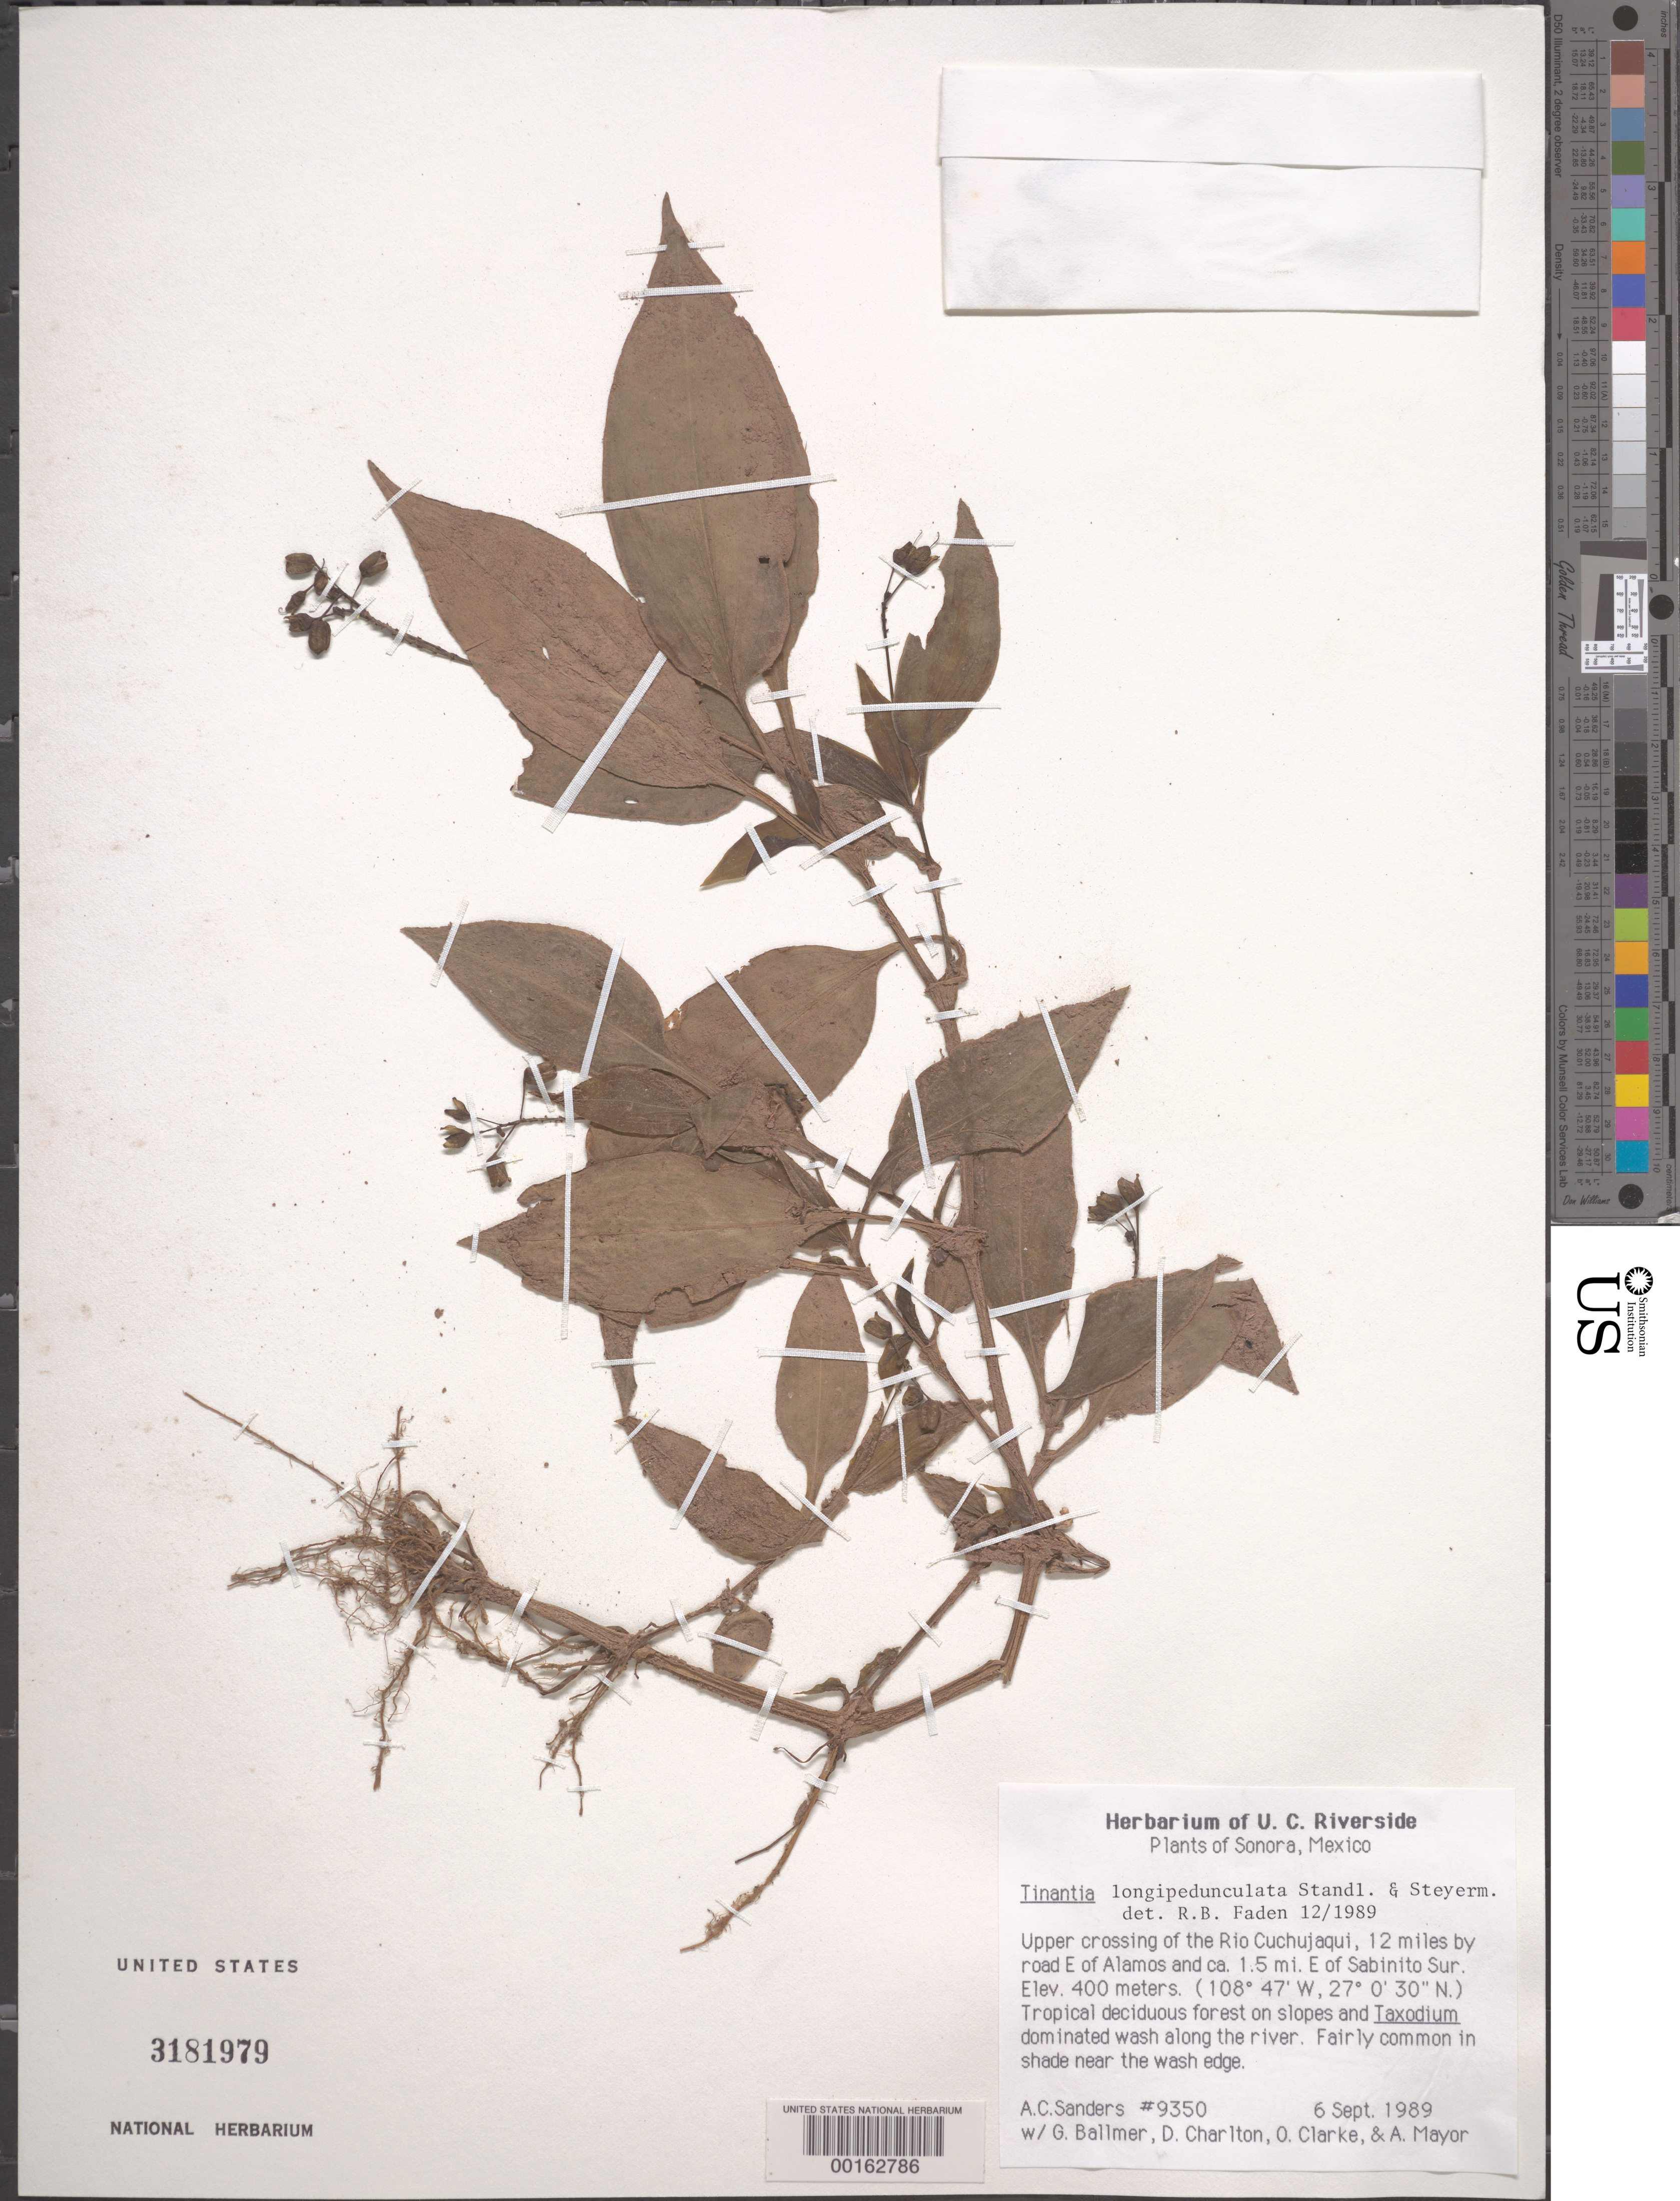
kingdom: Plantae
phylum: Tracheophyta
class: Liliopsida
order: Commelinales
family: Commelinaceae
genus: Tinantia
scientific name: Tinantia longipedunculata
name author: Standl. & Steyerm.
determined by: Faden, Robert B., (US), Smithsonian Institution - National Museum of Natural History (UNITED STATES)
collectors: A. Sanders, G. Ballmer, D. Charlton, O. Clarke & A. Mayor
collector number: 9350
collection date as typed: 06 Sep 1989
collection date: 1989-09-06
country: Mexico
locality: Rio cuchujaqui, 12 mi E of Alamos, 1.5 mi E of sabinito sur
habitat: Tropical diciduous forest on slopes along river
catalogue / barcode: US 3181979